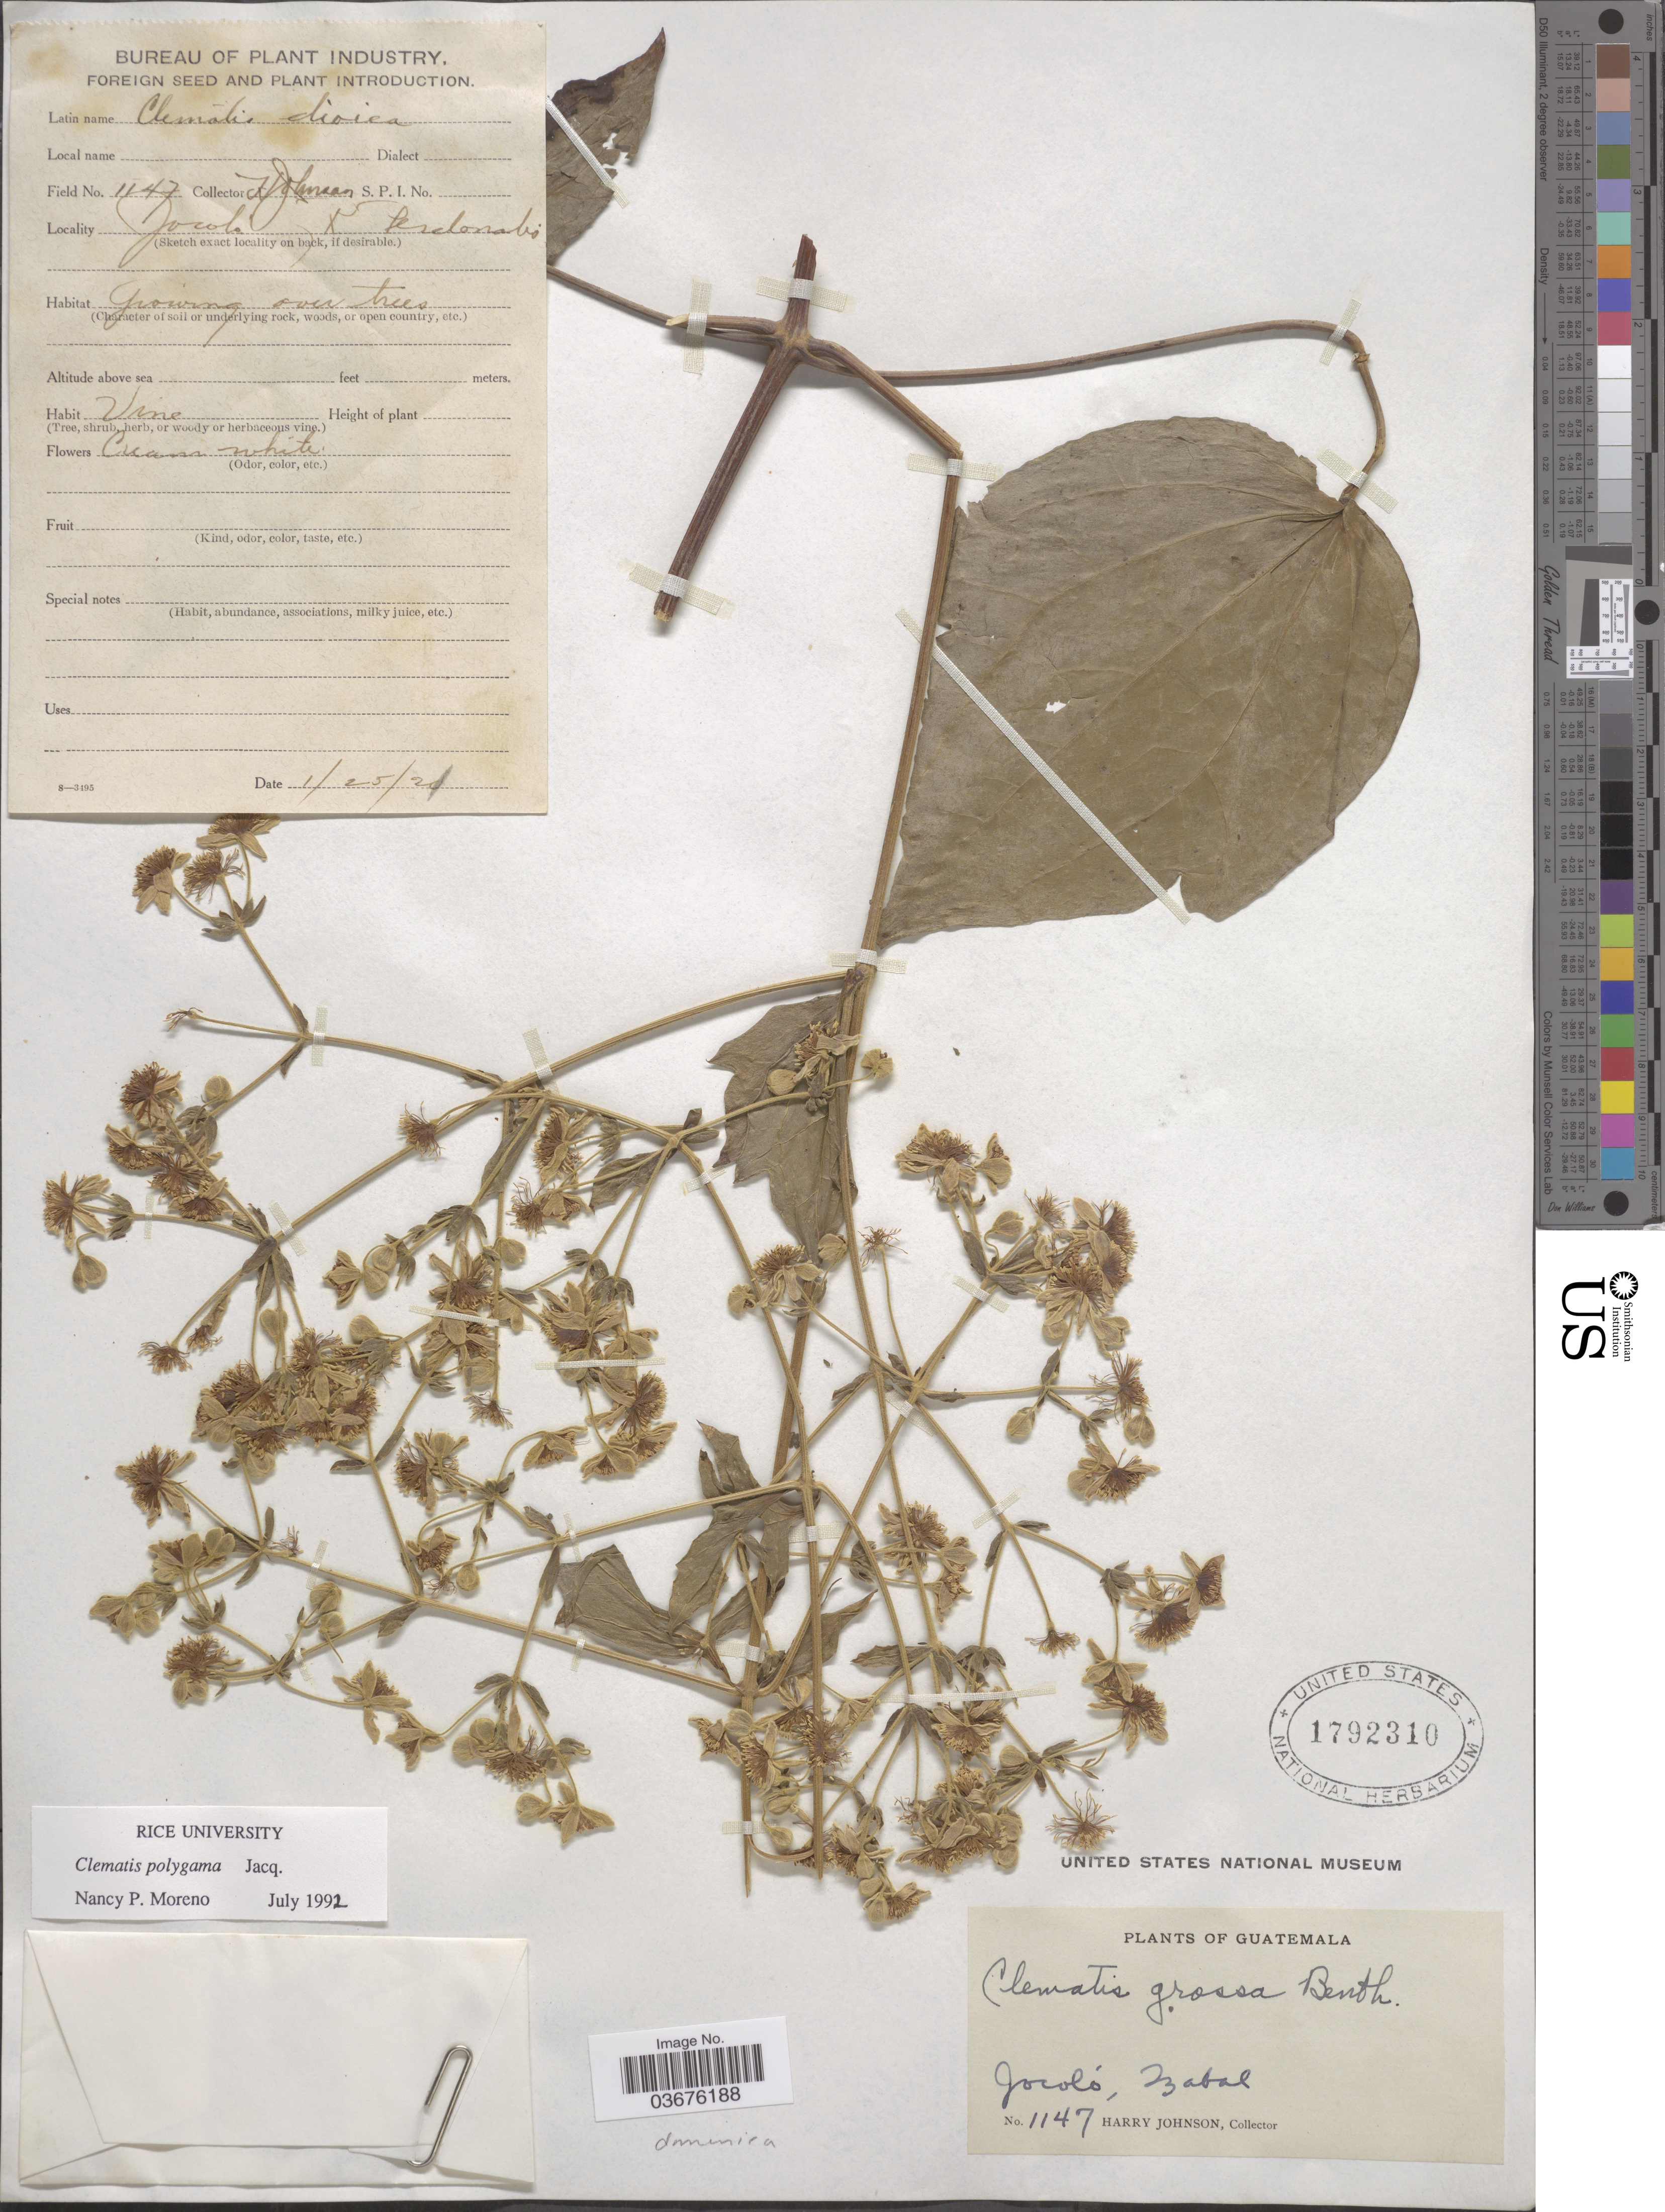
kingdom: Plantae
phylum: Tracheophyta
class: Magnoliopsida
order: Ranunculales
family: Ranunculaceae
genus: Clematis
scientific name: Clematis polygama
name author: Jacq.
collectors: H. Johnson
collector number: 1147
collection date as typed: Transcribed d/m/y: 25/1/21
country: Guatemala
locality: Jocoló, Babal.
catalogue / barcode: US 1792310